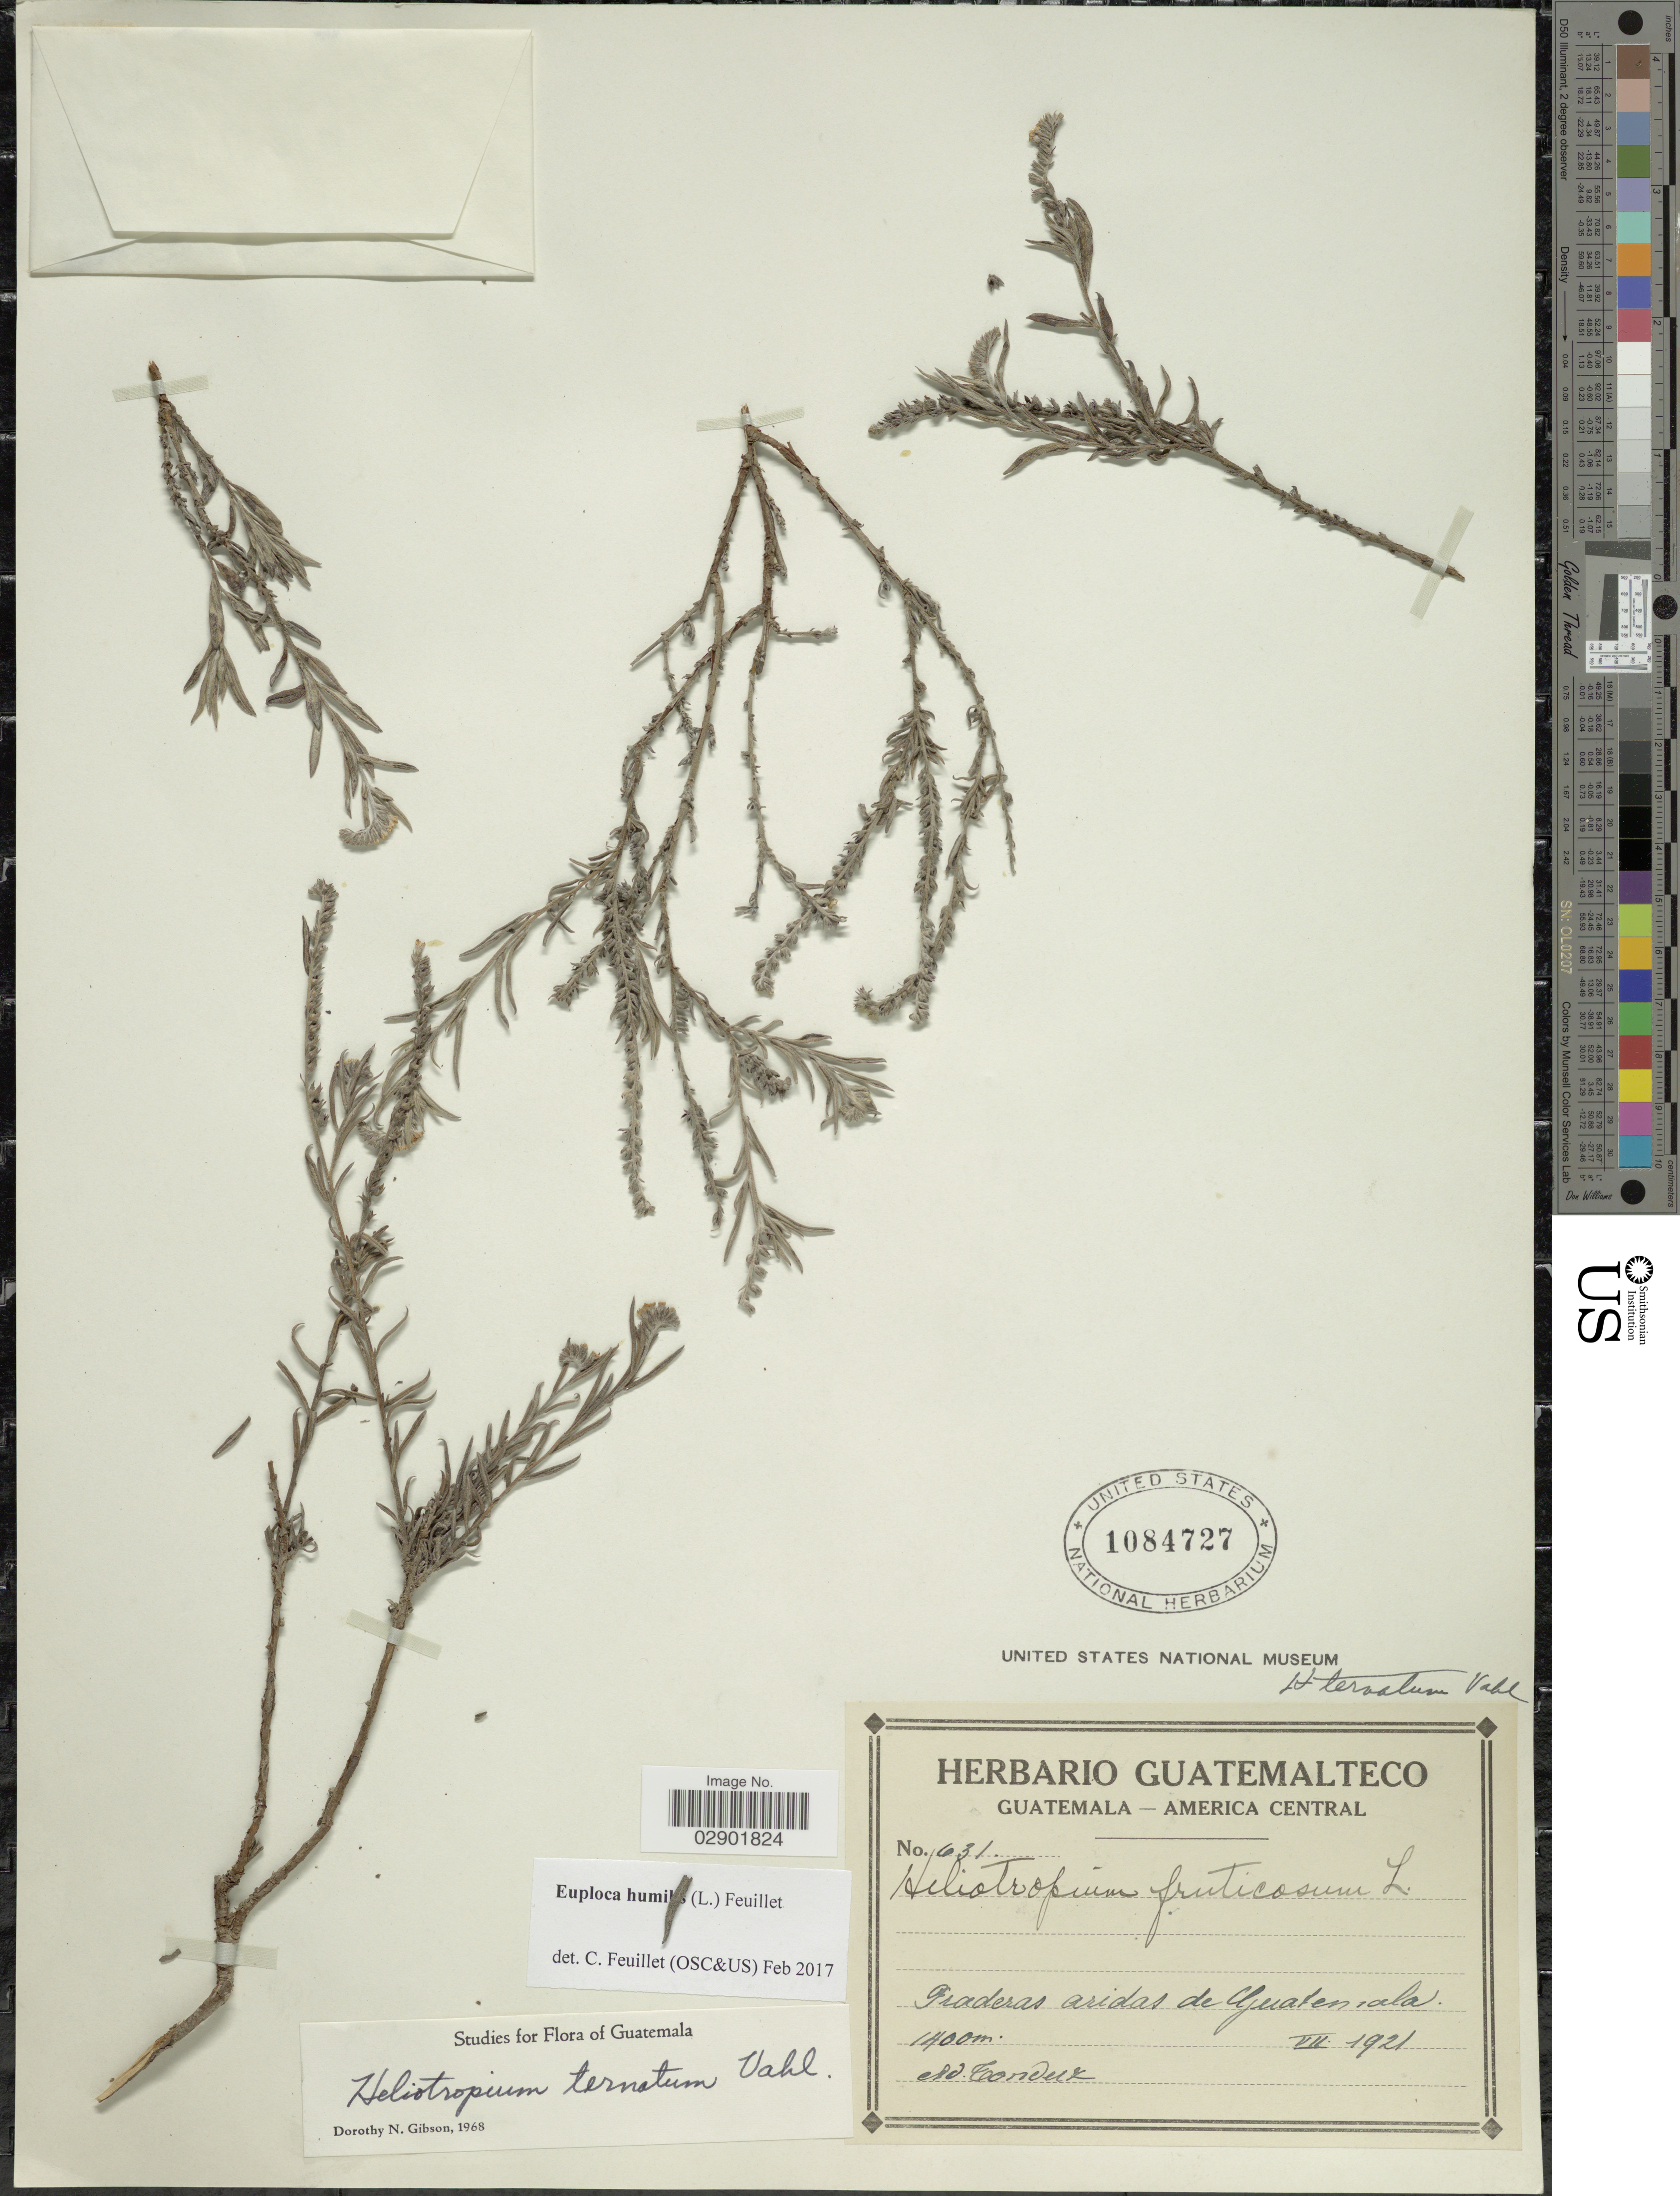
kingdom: Plantae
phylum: Tracheophyta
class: Magnoliopsida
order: Boraginales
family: Heliotropiaceae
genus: Euploca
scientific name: Euploca humilis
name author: (L.) Feuillet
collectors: A. Tonduz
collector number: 631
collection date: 1921-07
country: Guatemala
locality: Praderas aridas de Guatemala.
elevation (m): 1400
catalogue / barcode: US 1084727